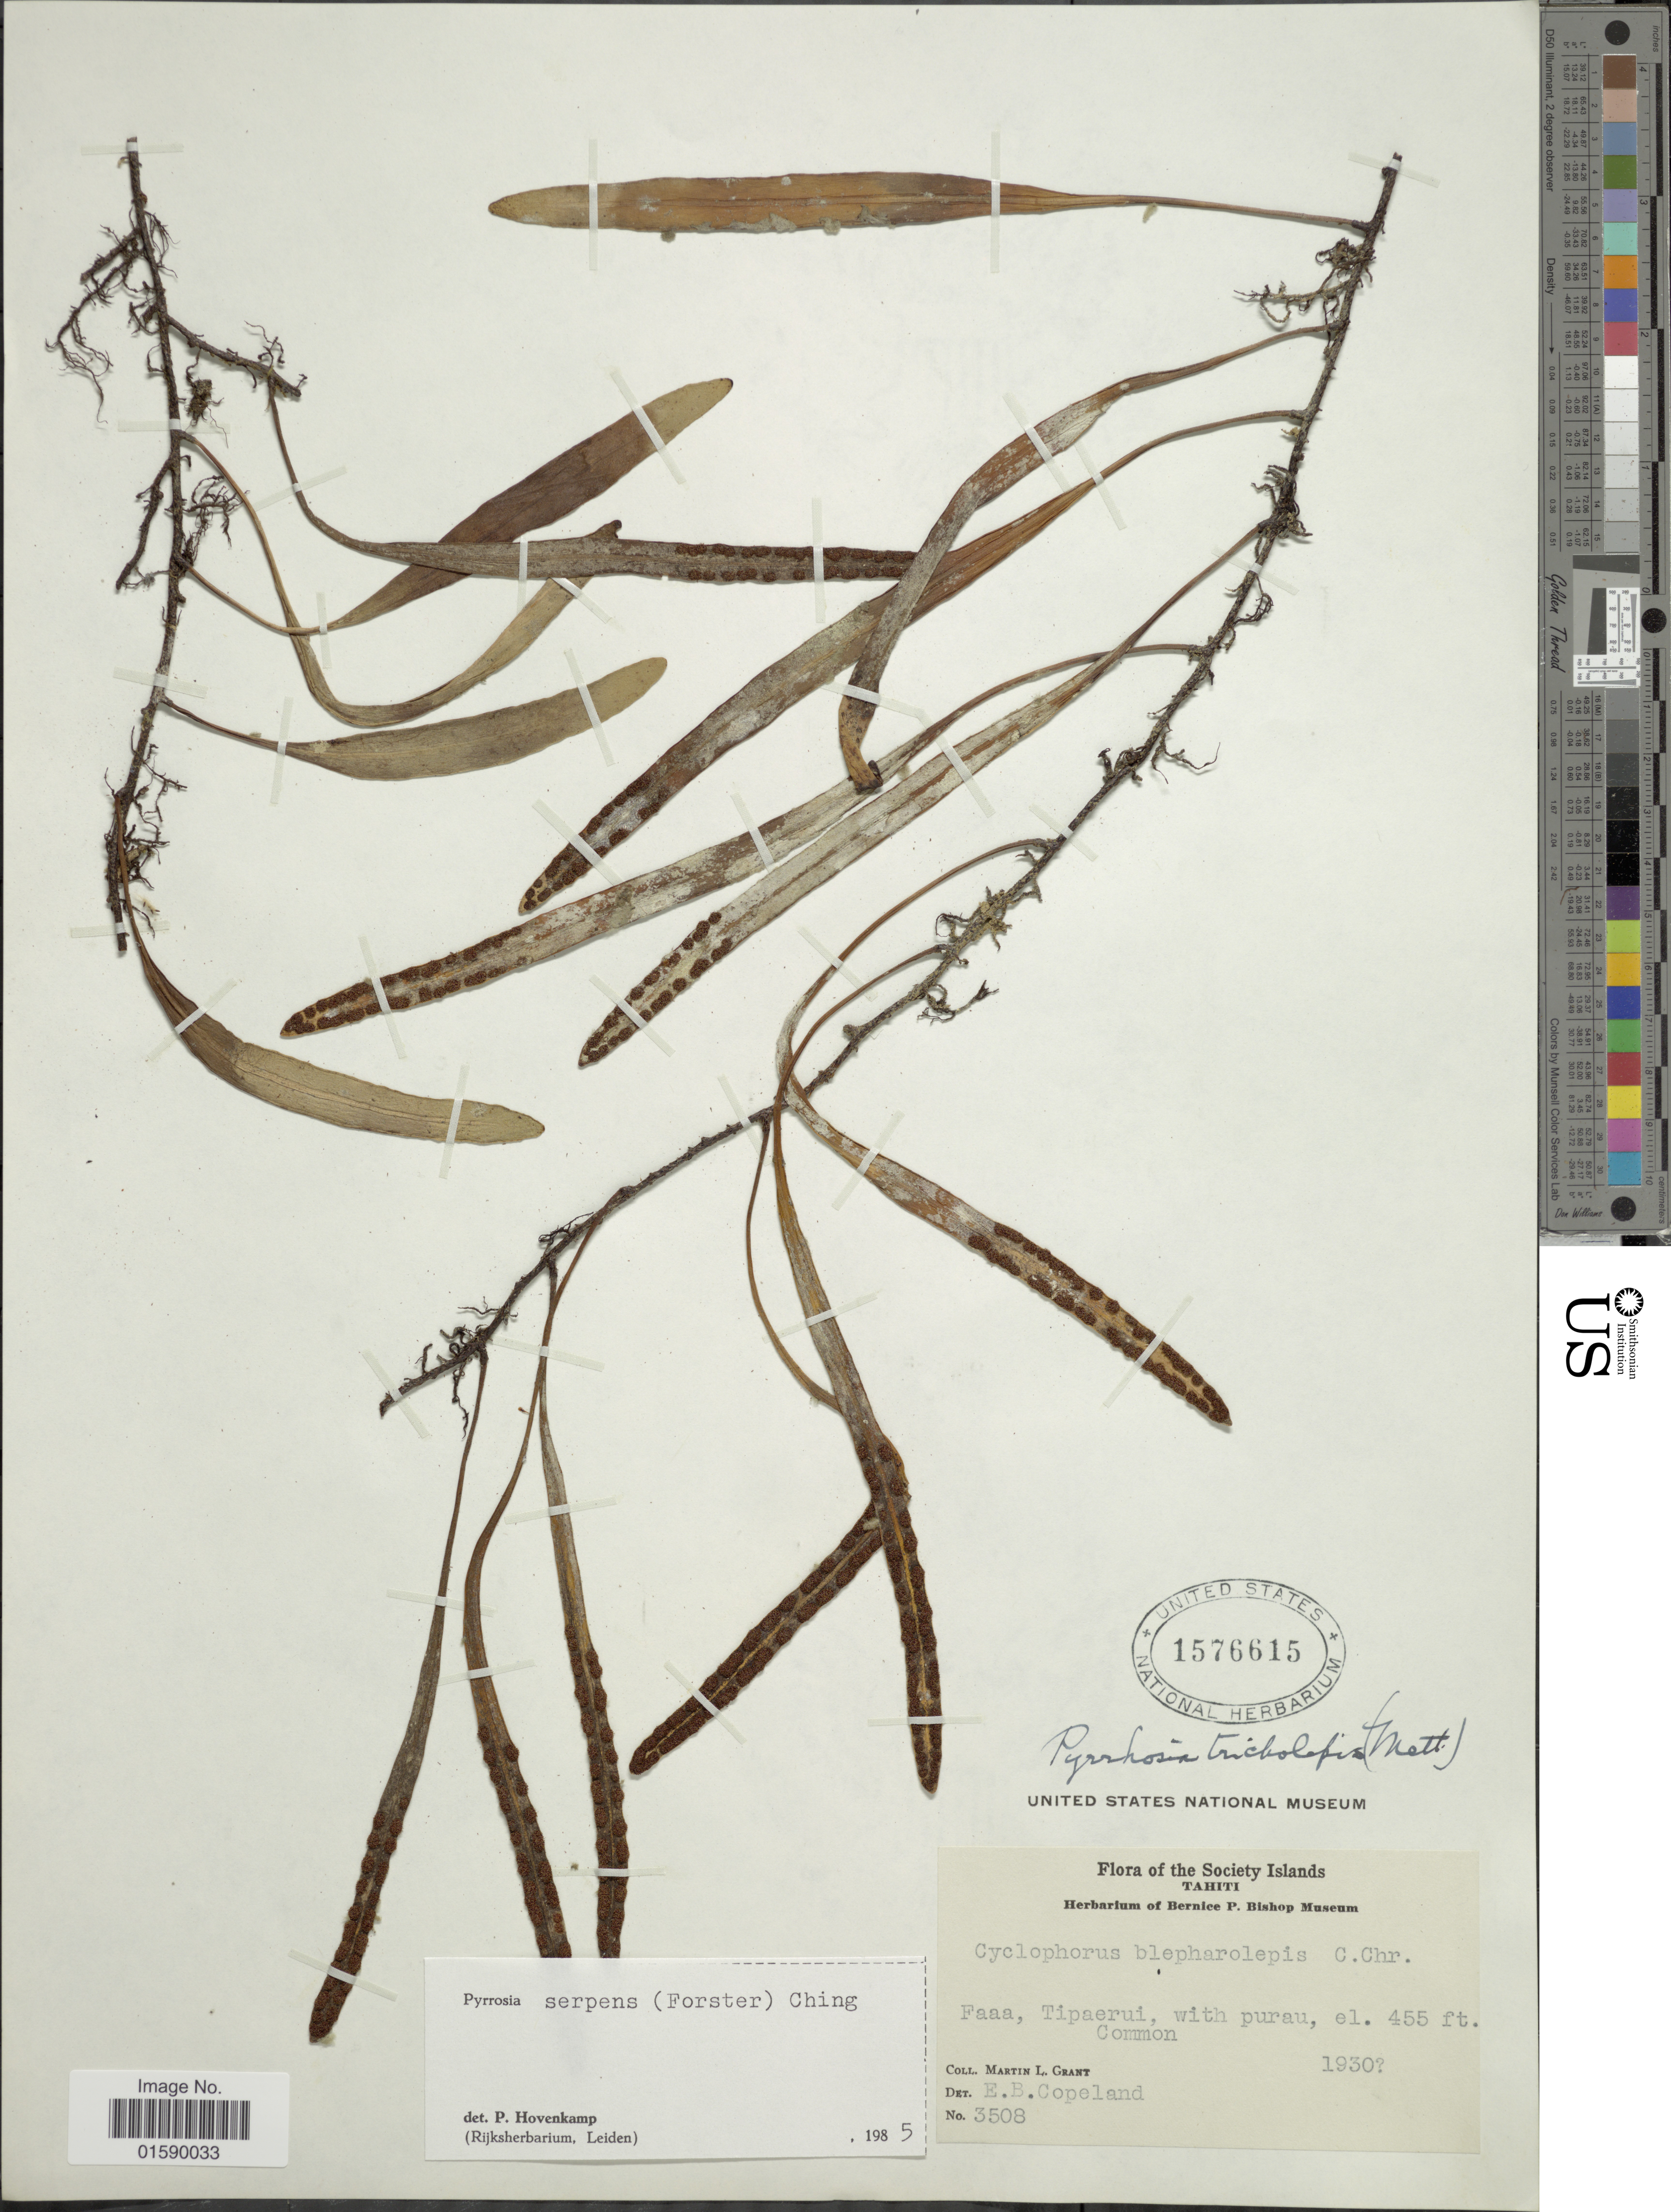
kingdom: Plantae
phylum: Tracheophyta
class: Polypodiopsida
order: Polypodiales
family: Polypodiaceae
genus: Pyrrosia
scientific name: Pyrrosia serpens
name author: Ching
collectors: M. L. Grant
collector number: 3508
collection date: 1930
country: French Polynesia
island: Tahiti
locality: Society Islands. Tahiti, Faaa, Tipaerui, with pureau.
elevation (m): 139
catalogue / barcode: US 1576615